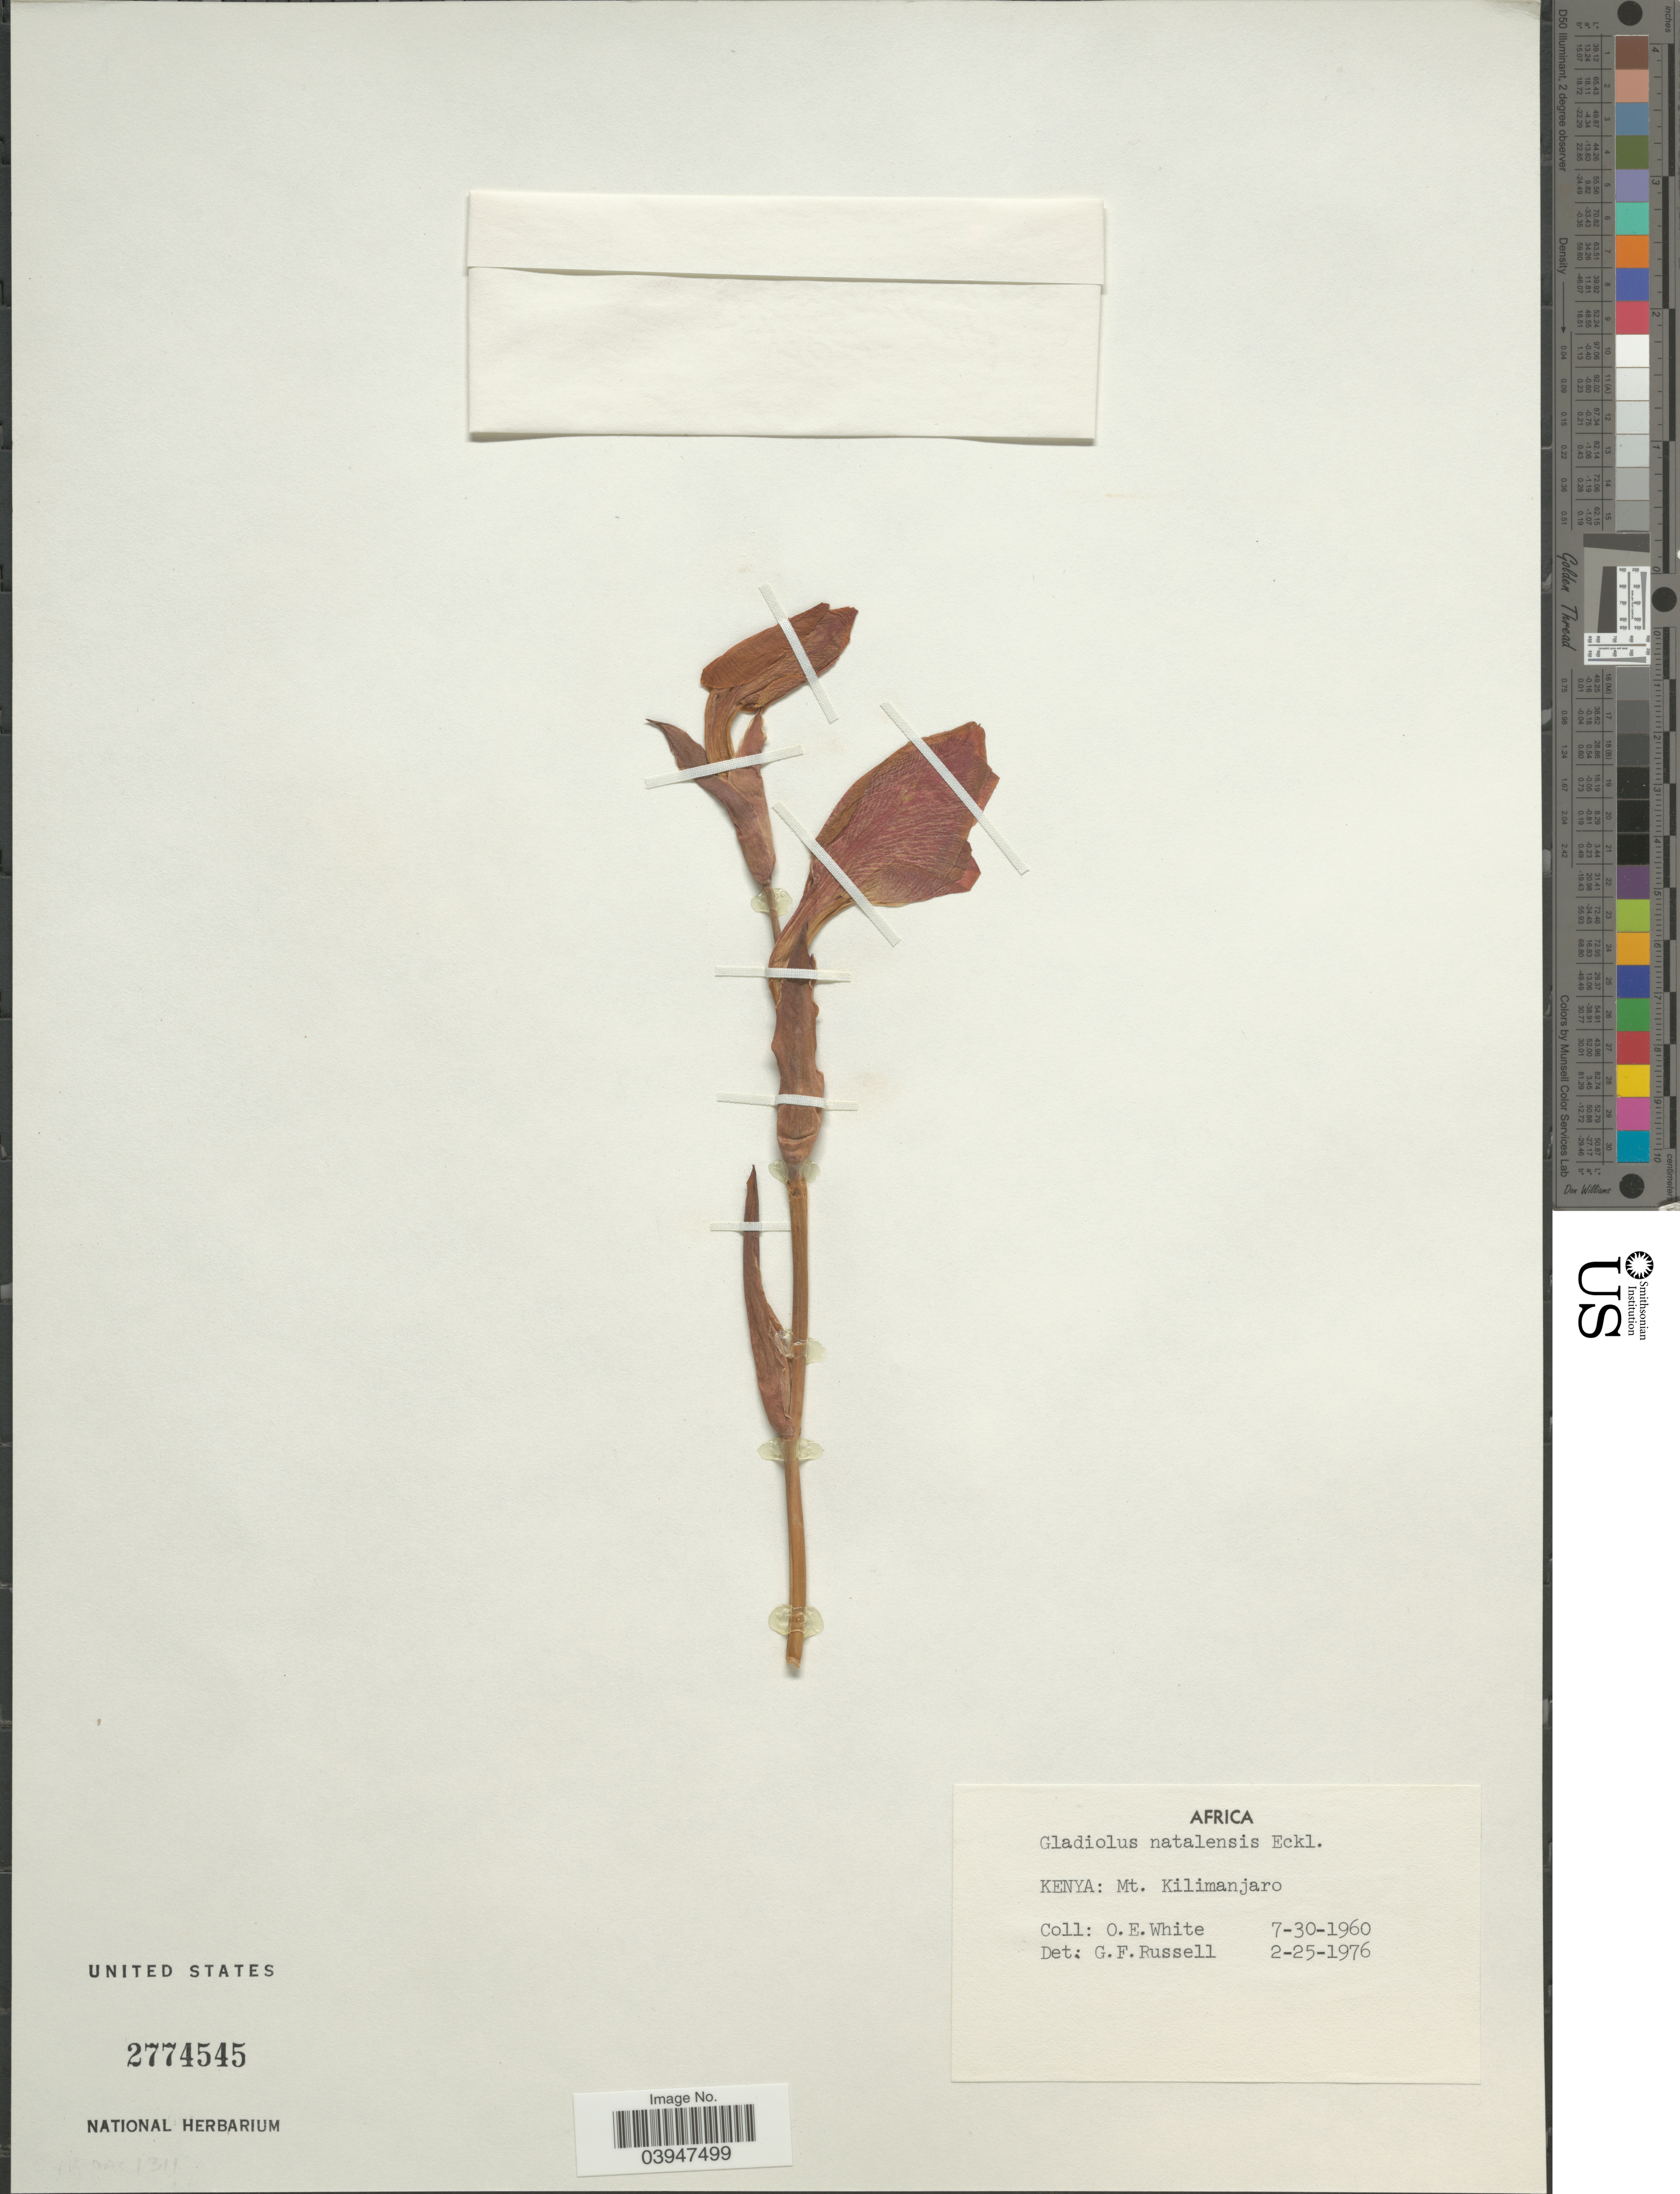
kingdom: Plantae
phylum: Tracheophyta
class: Liliopsida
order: Asparagales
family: Iridaceae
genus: Gladiolus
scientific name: Gladiolus natalensis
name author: Reinw. ex Hook.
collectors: O. E. White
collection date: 1960-07-30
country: Kenya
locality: Mt. Kilimanjaro.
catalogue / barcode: US 2774545